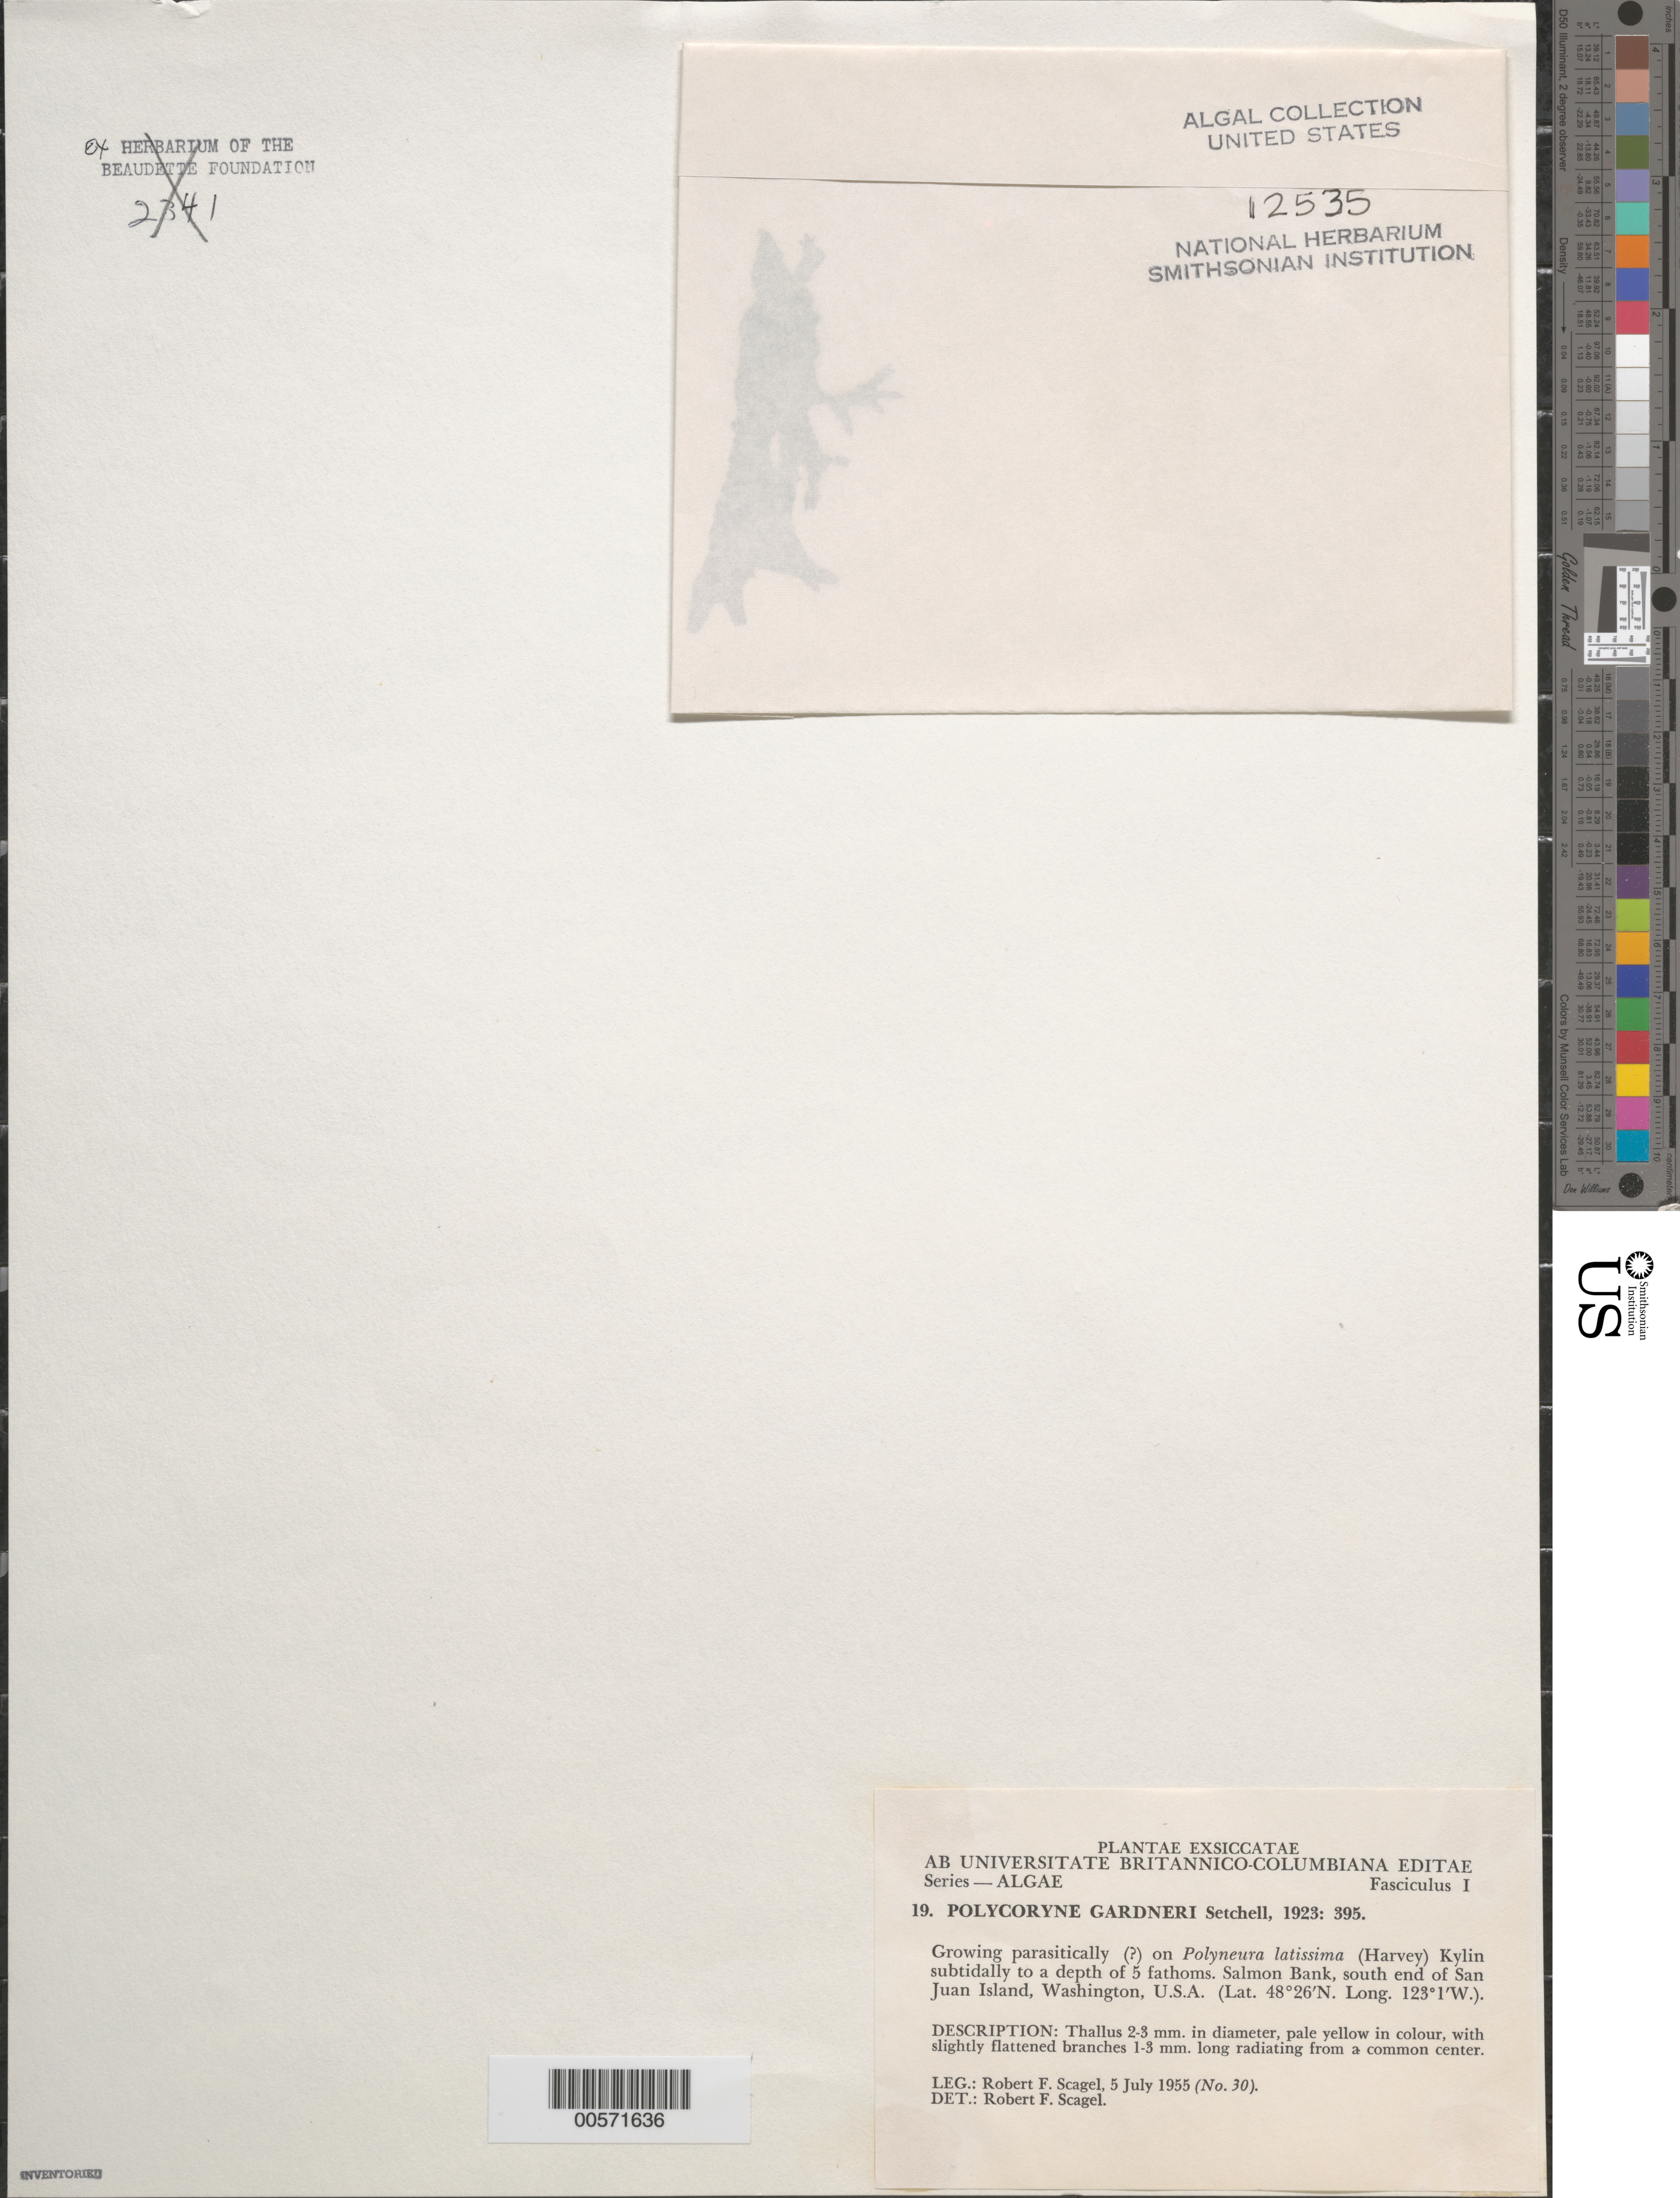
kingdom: Plantae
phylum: Rhodophyta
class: Florideophyceae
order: Ceramiales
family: Delesseriaceae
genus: Asterocolax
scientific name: Asterocolax gardneri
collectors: R. F. Scagel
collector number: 30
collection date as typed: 05 Jul 1955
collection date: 1955-07-05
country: United States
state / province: Washington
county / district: San Juan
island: San Juan Island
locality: Salmon Bank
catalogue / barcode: US 12535